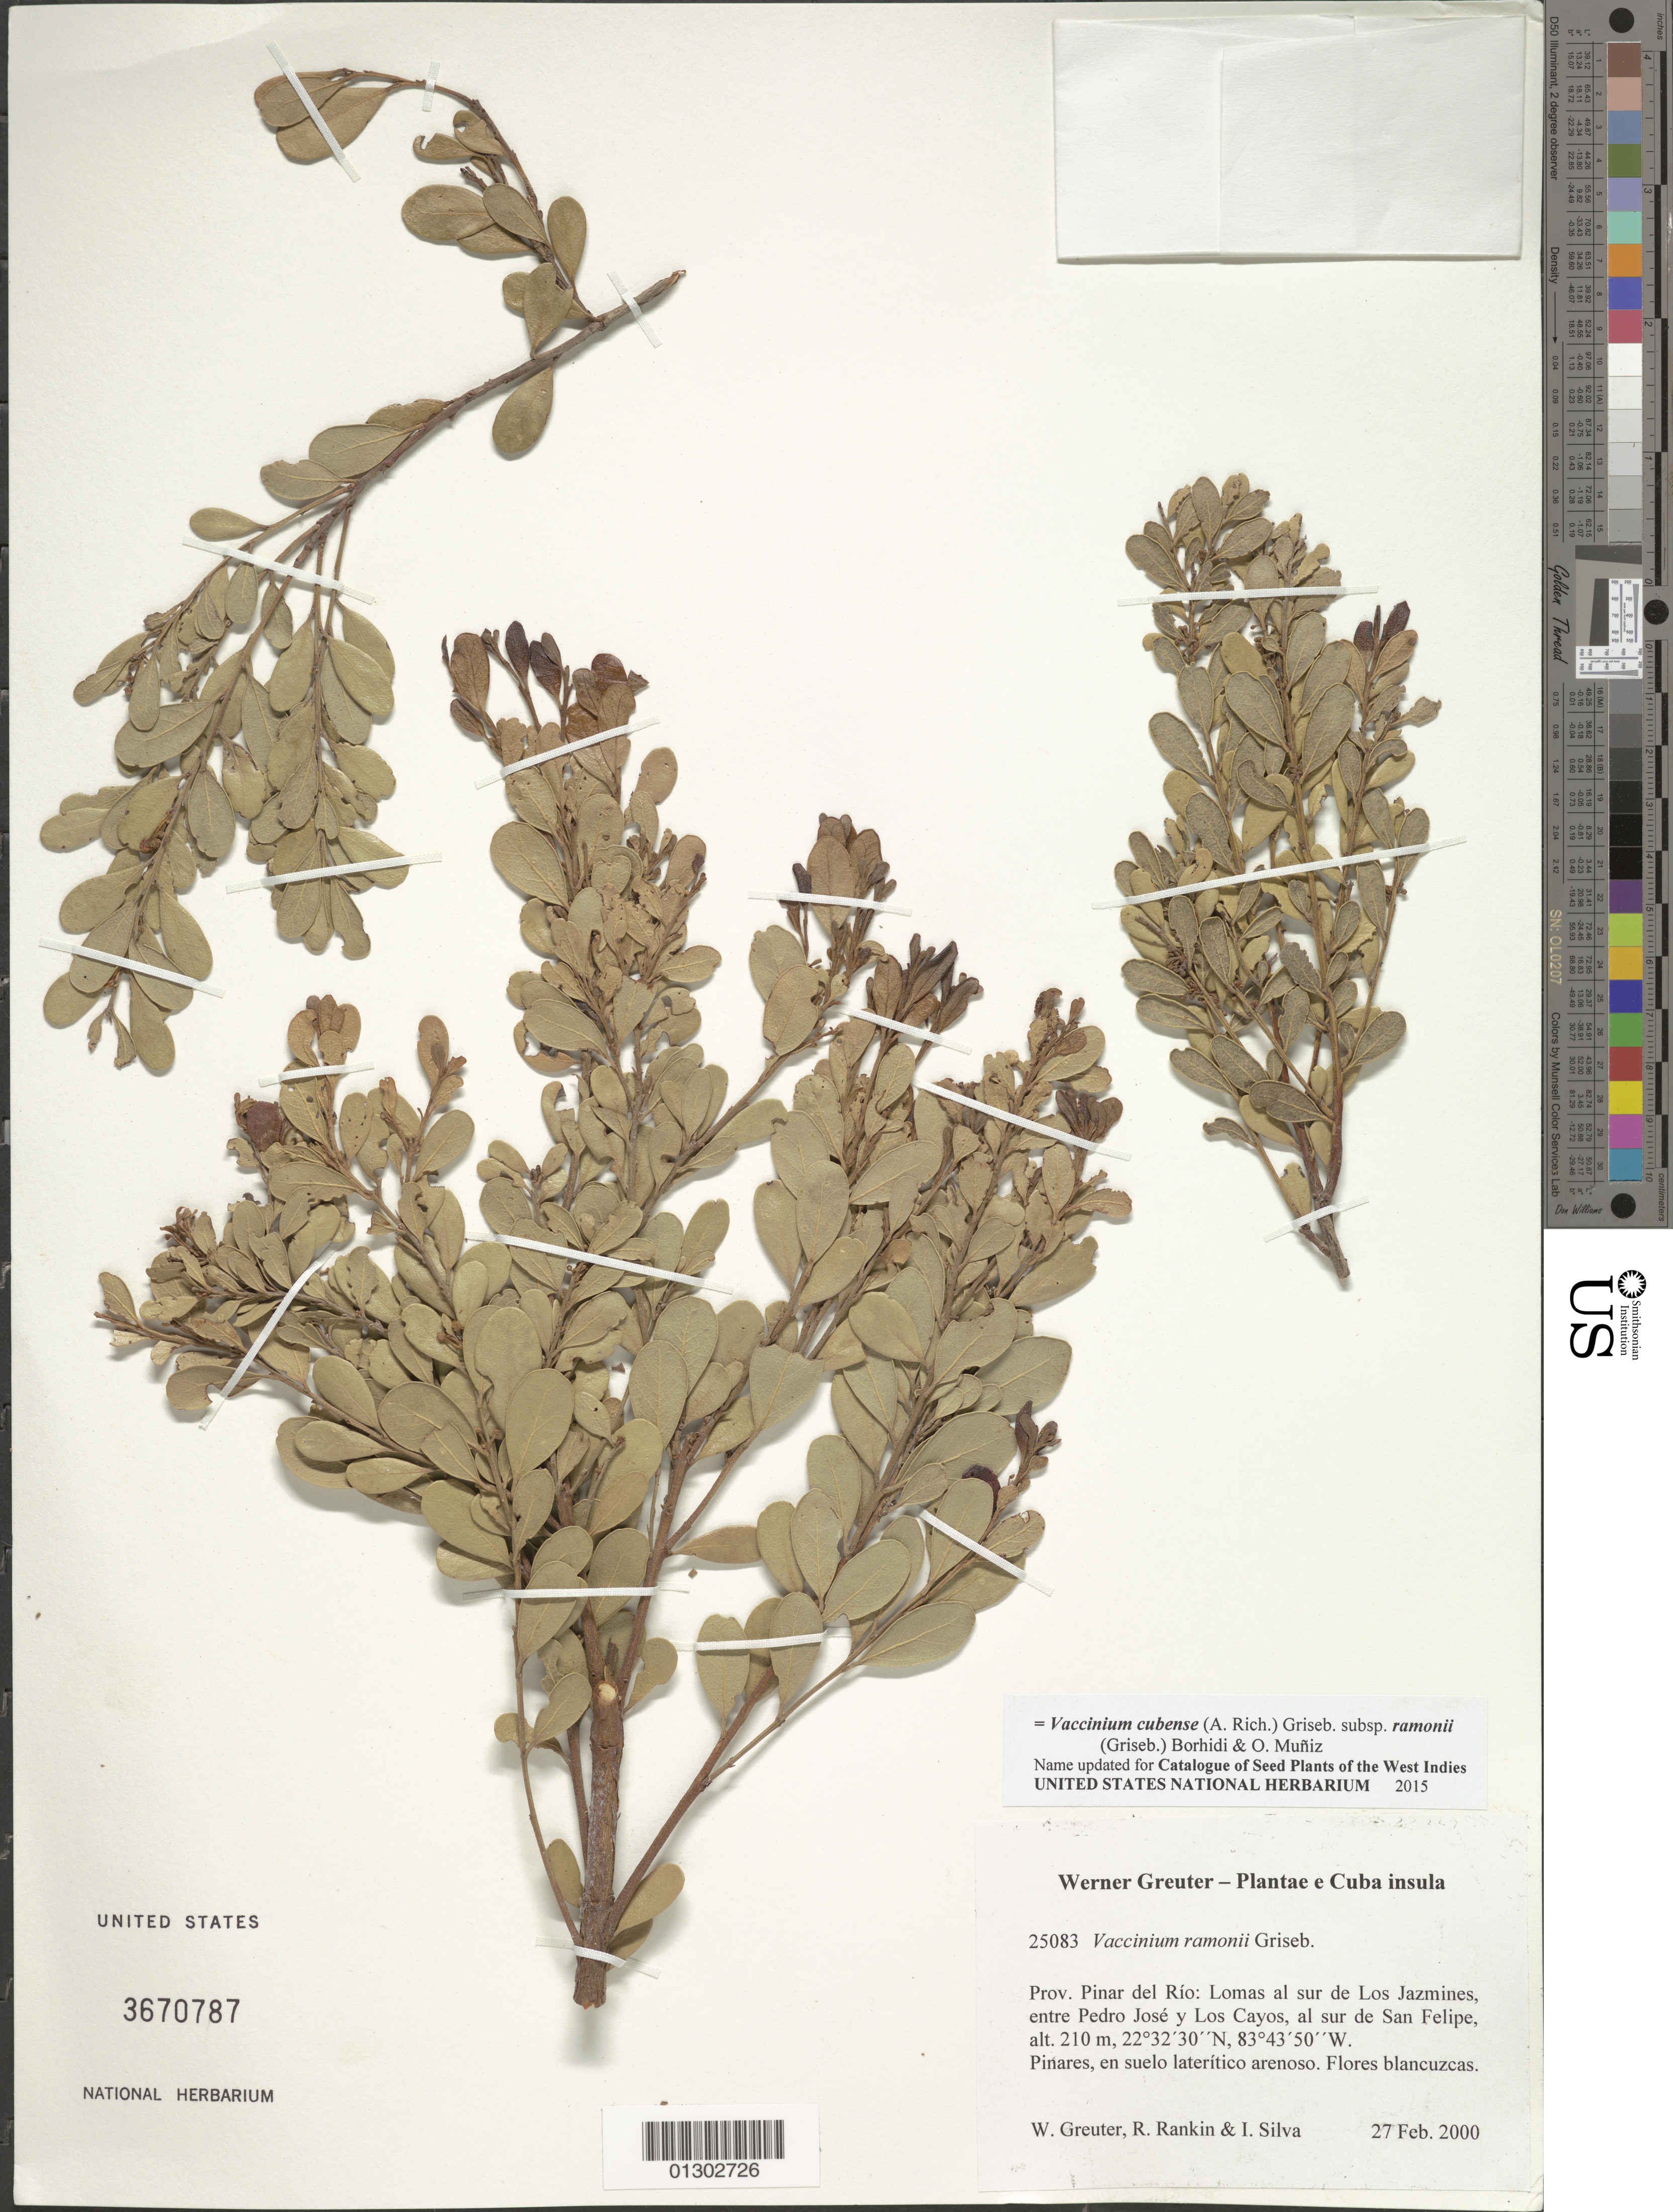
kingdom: Plantae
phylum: Tracheophyta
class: Magnoliopsida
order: Ericales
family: Ericaceae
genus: Vaccinium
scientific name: Vaccinium cubense subsp. ramonii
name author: (Griseb.) Borhidi & O. Muñiz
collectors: W. R. Greuter, R. Rankin Rodriguez & I. Silva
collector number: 25083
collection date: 2000-02-27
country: Cuba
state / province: Pinar del Rio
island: Cuba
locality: Los Jazmines, lomas al sur; entre Pedro José y Los Cayos, al sur de San Felipe.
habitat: Pinares, en suelo laterítico arenoso.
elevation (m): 210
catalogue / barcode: US 3670787